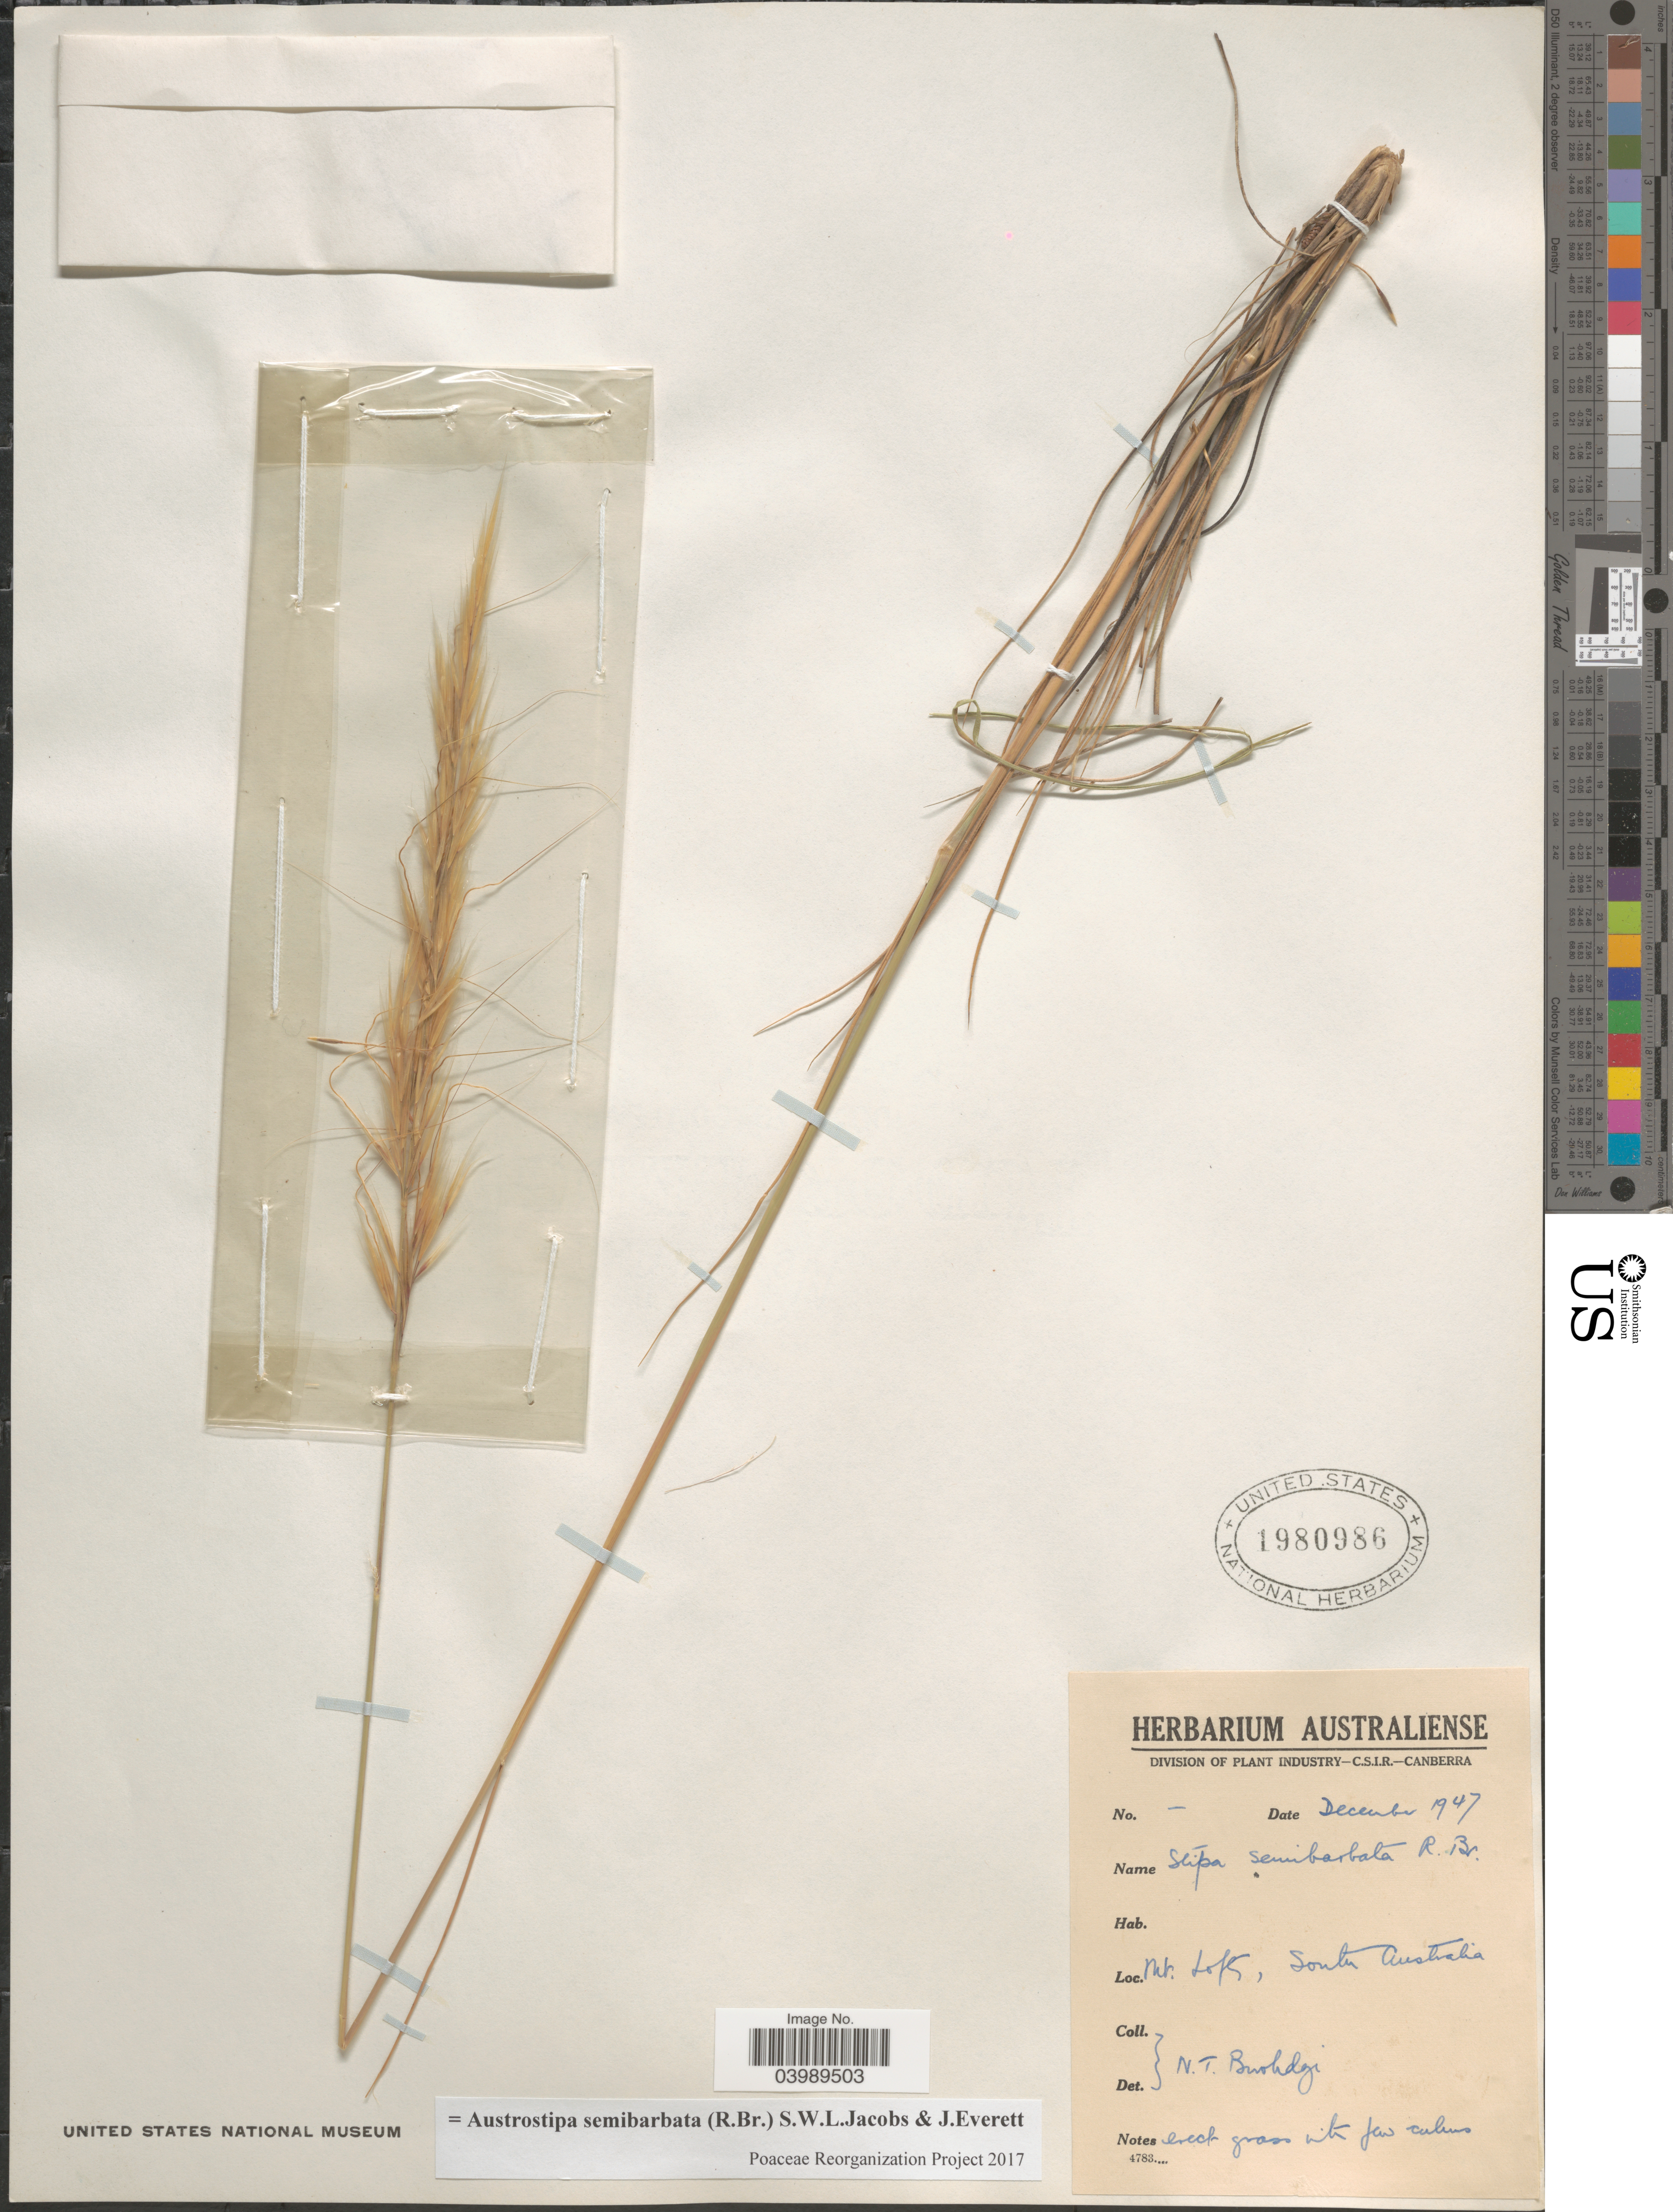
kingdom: Plantae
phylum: Tracheophyta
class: Liliopsida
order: Poales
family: Poaceae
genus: Austrostipa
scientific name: Austrostipa semibarbata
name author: (R. Br.) S.W.L. Jacobs & J. Everett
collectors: N. T. Burbidge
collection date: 1947-12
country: Australia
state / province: South Australia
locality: Mt. Lofty.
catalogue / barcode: US 1980986